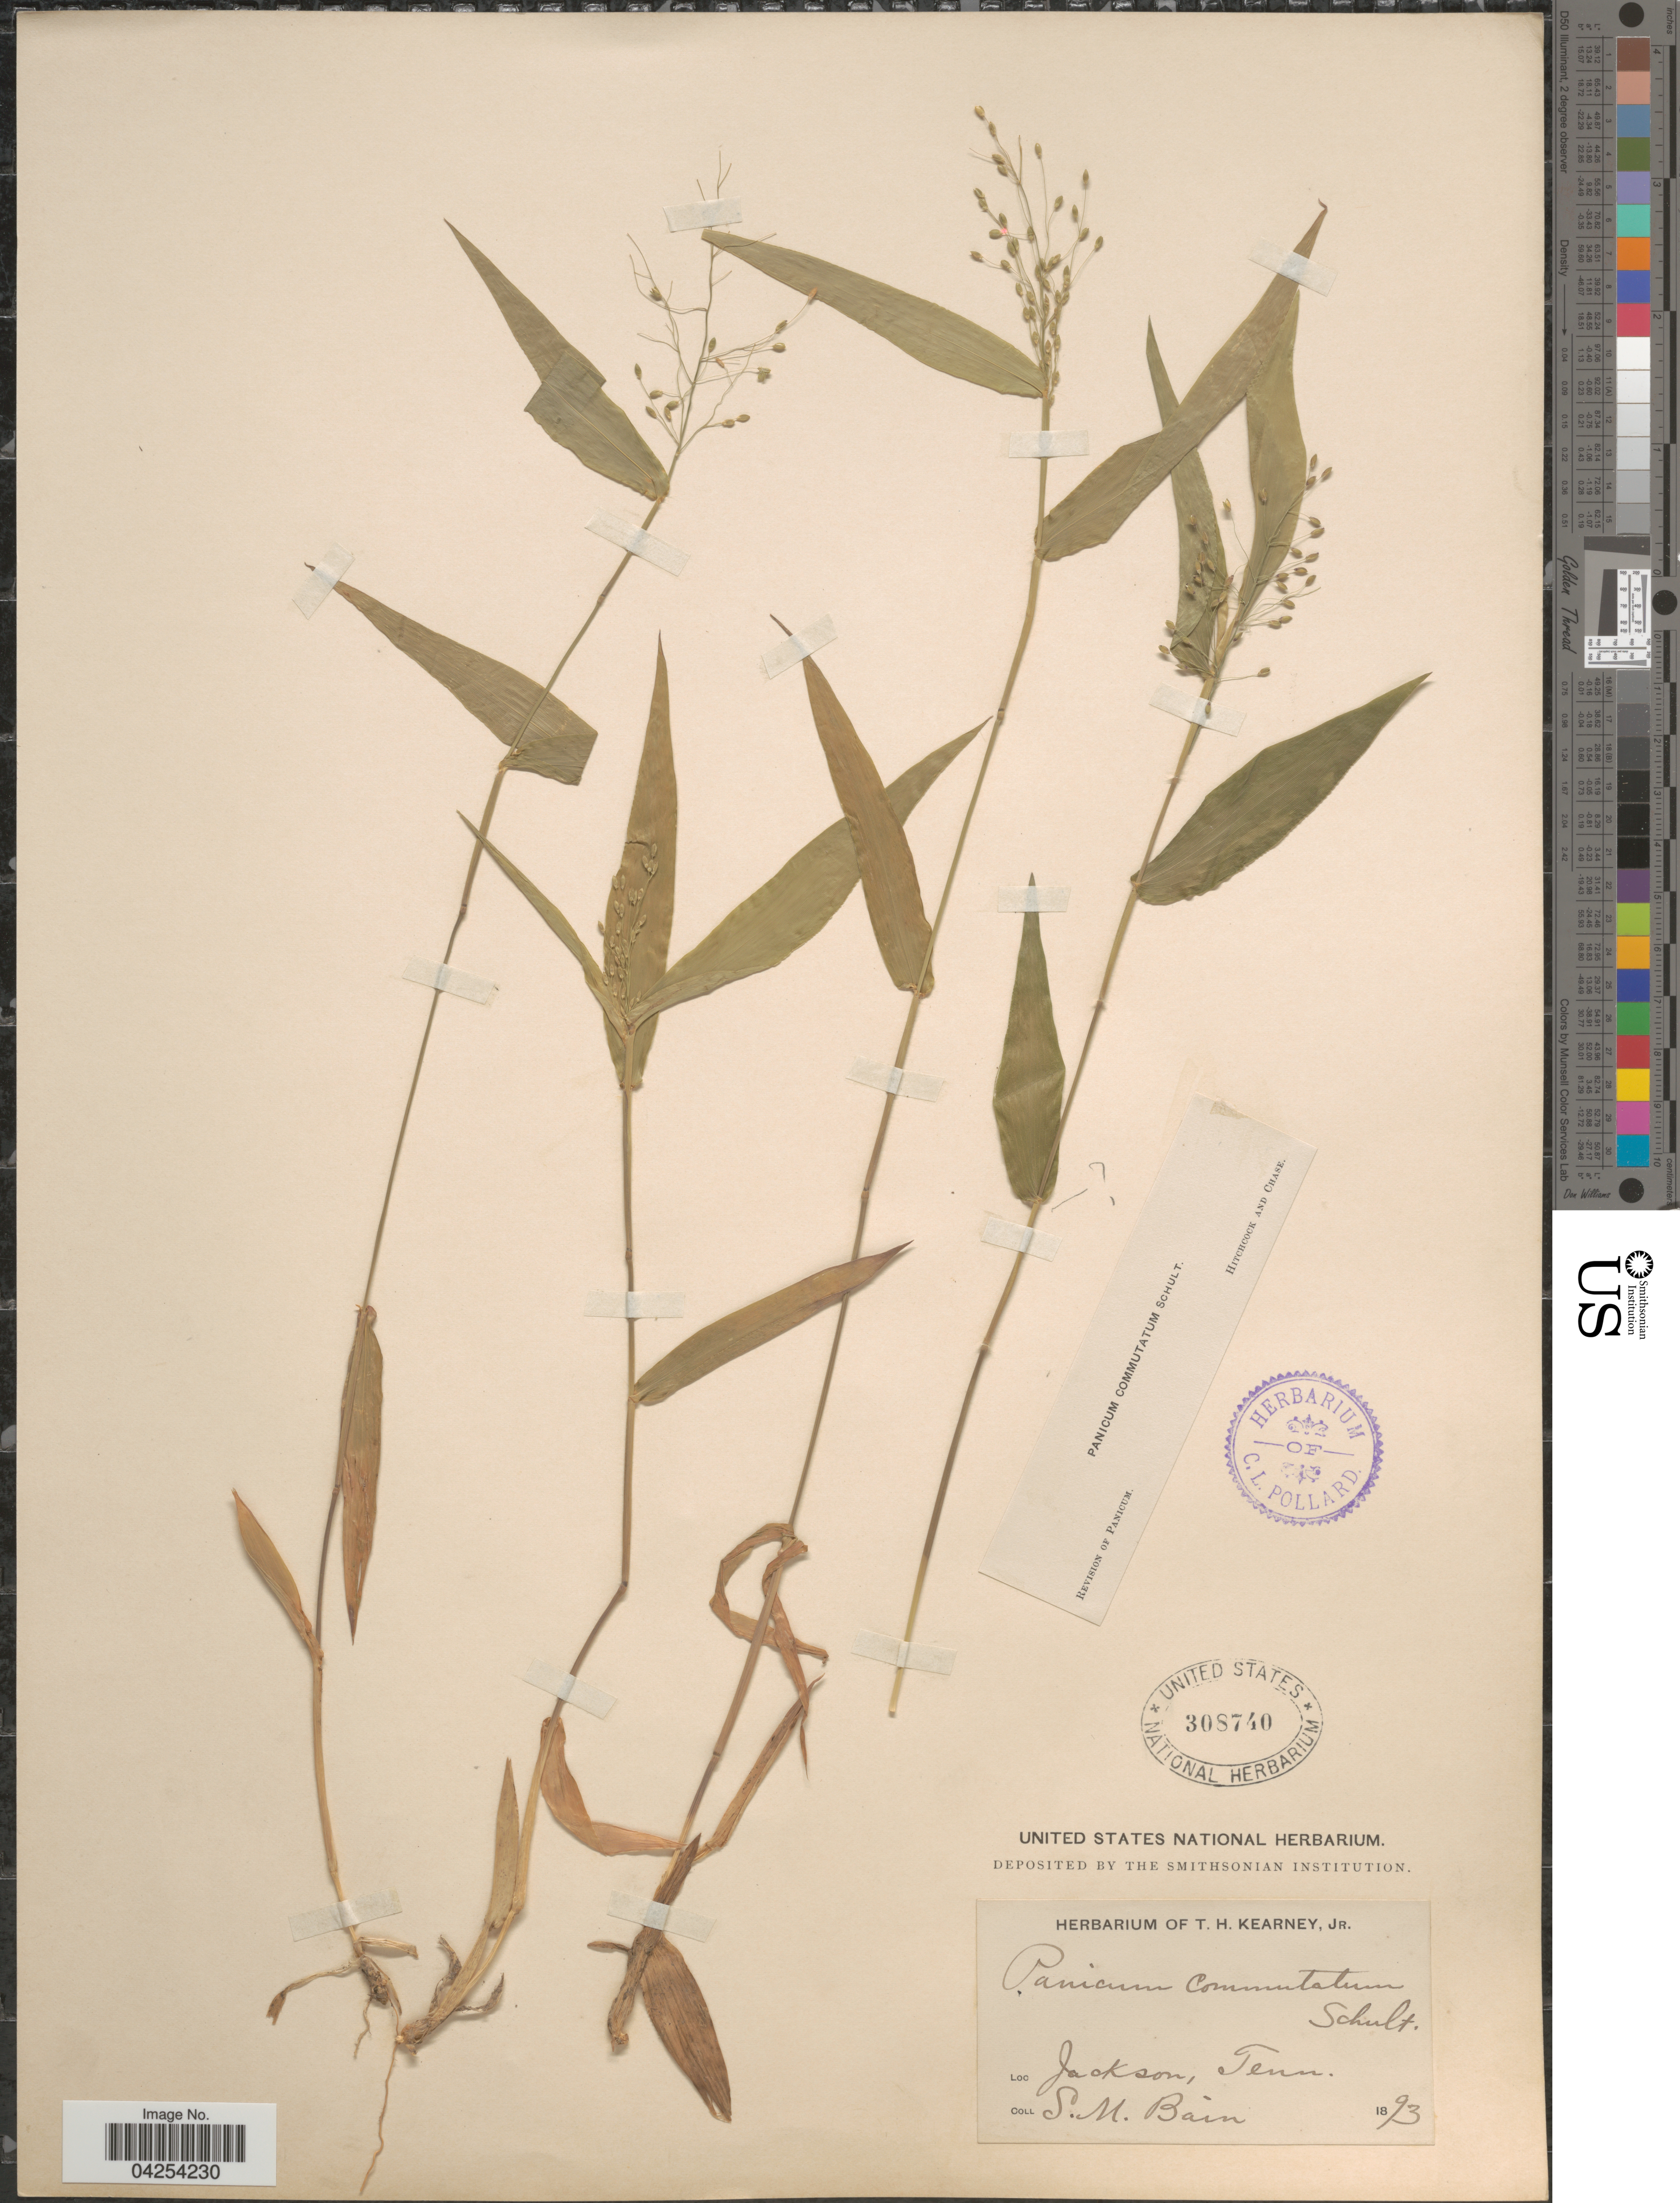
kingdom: Plantae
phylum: Tracheophyta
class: Liliopsida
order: Poales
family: Poaceae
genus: Dichanthelium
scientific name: Dichanthelium commutatum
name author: (Schult.) Gould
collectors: S. M. Bain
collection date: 1893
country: United States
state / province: Tennessee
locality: Jackson.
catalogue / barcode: US 308740